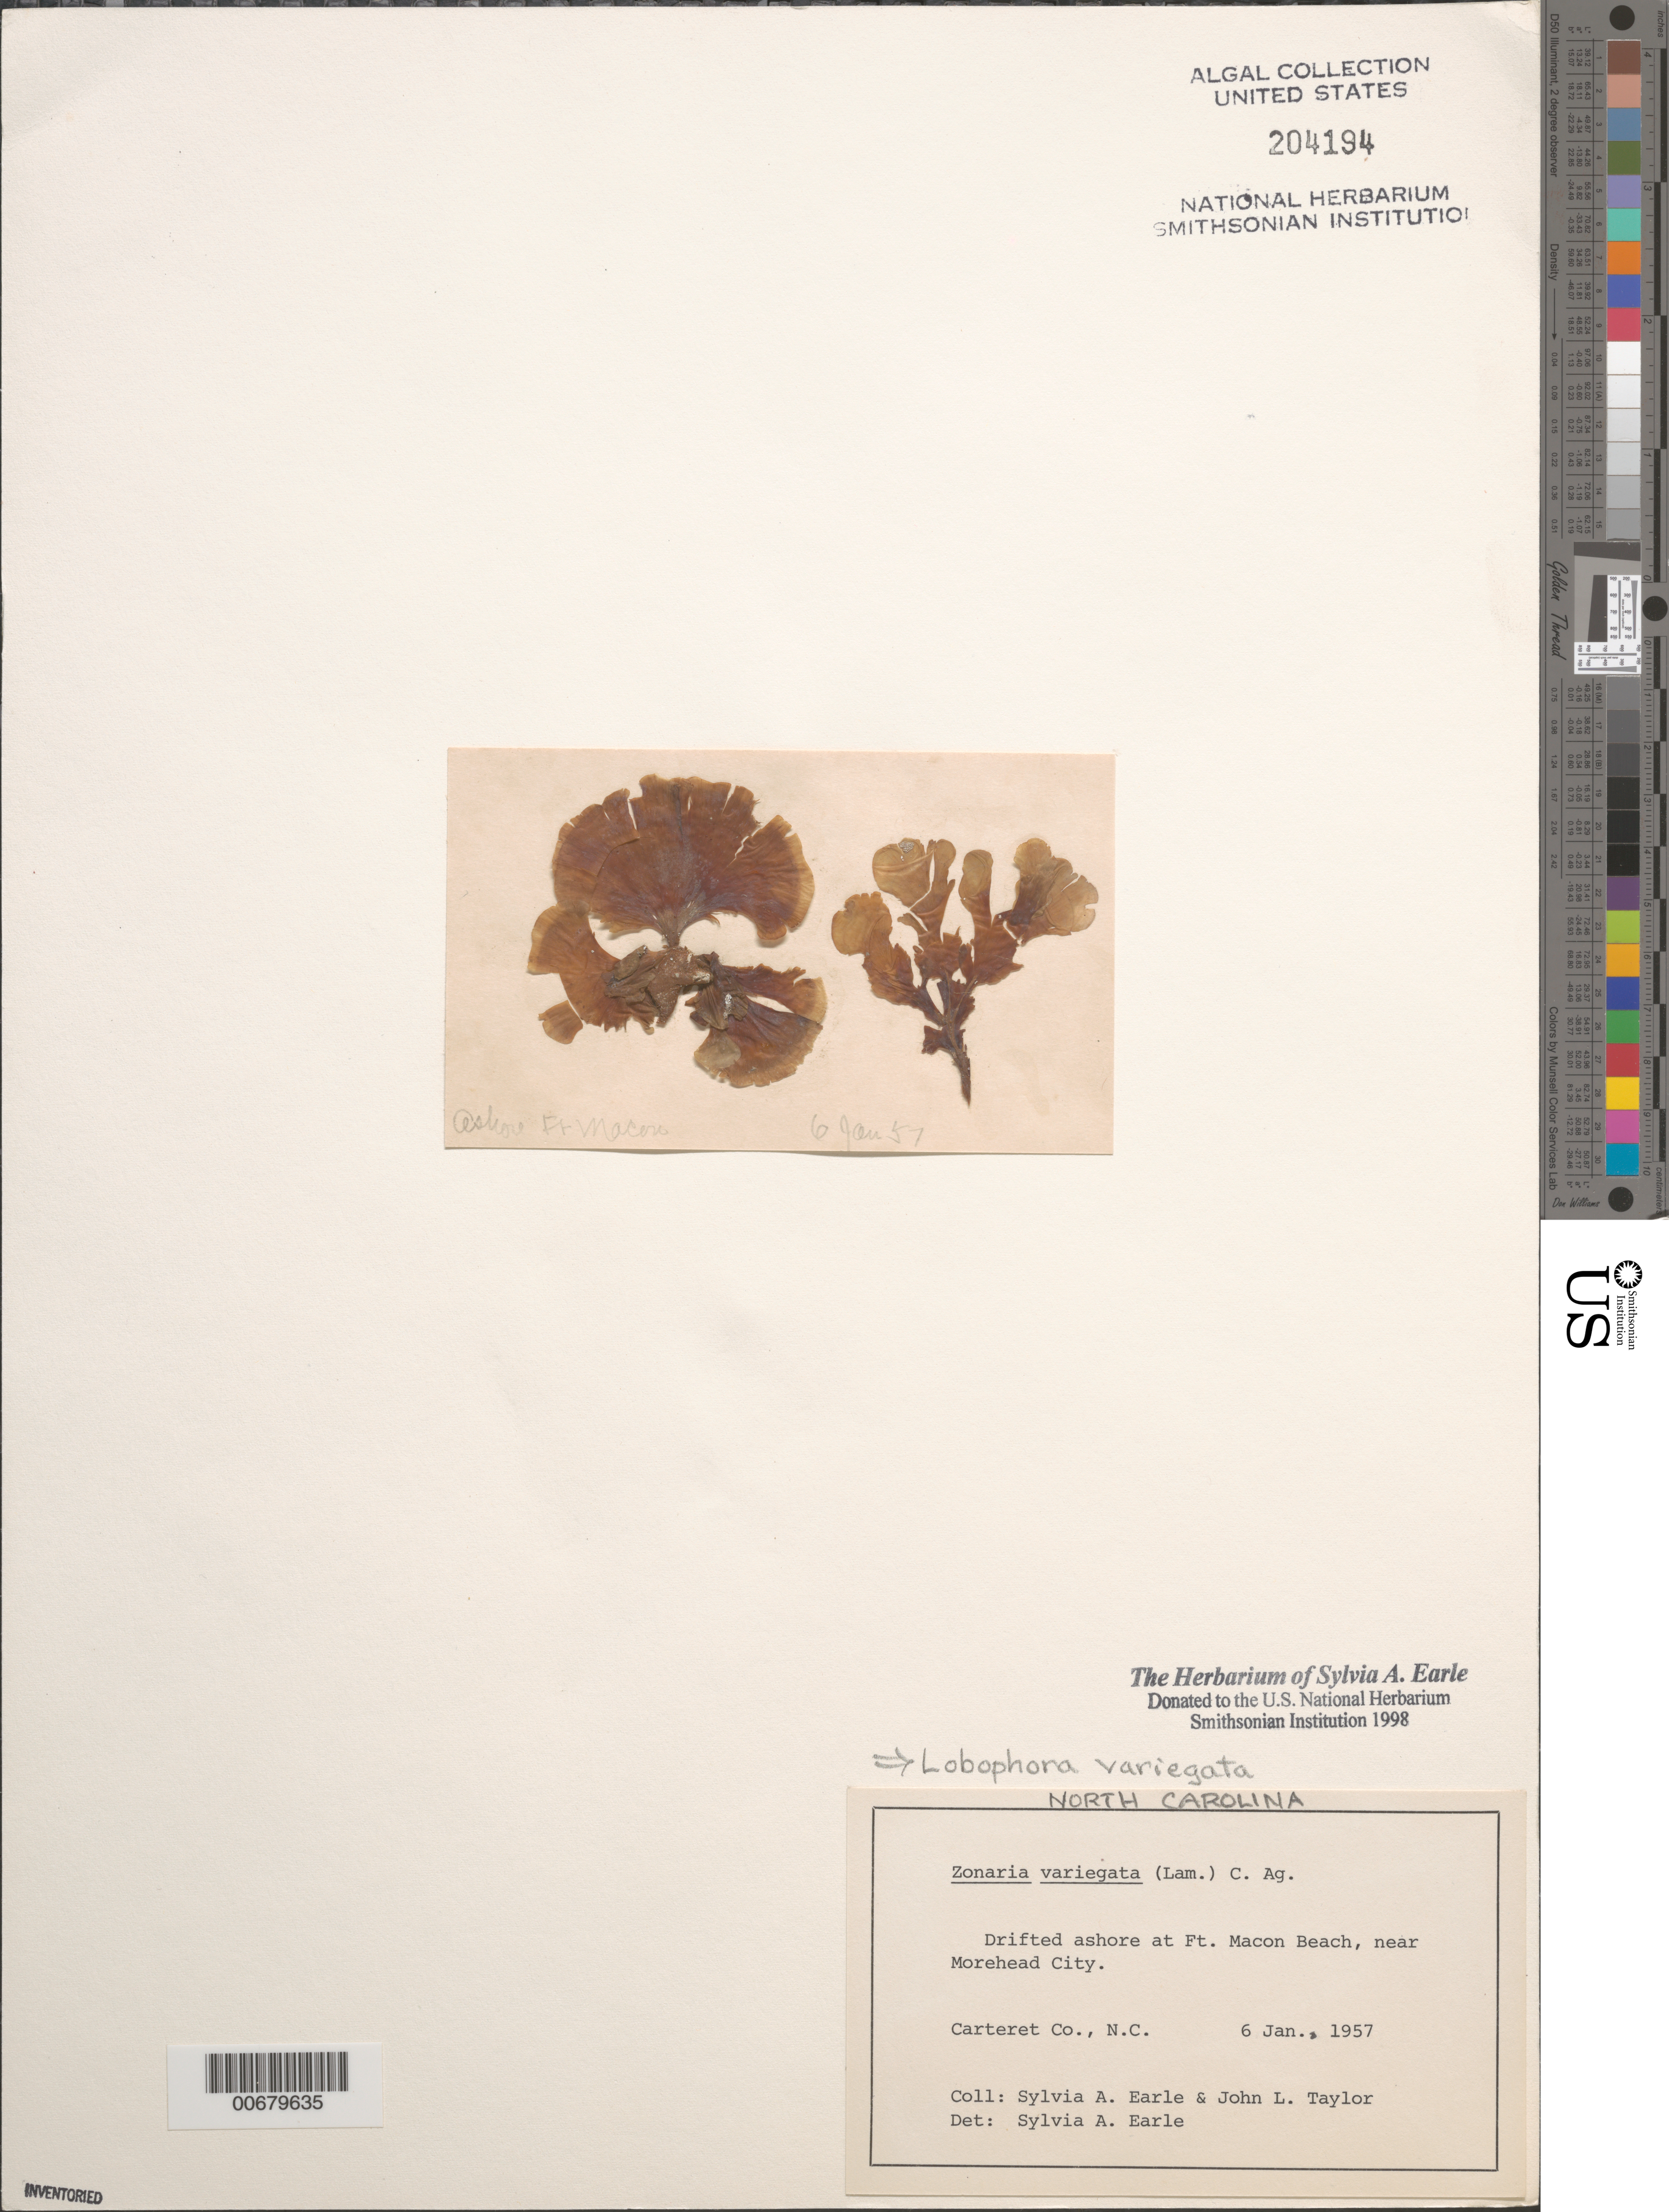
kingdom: Chromista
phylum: Ochrophyta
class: Phaeophyceae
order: Dictyotales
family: Dictyotaceae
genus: Lobophora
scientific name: Lobophora variegata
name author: (J.V.Lamouroux) Womersley & E.C. Oliveira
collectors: S. A. Earle & J. L. Taylor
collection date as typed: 06 Jan 1957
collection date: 1957-01-06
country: United States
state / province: North Carolina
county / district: Carteret County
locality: Fort Macon Beach, near Morehead City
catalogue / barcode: US 204194